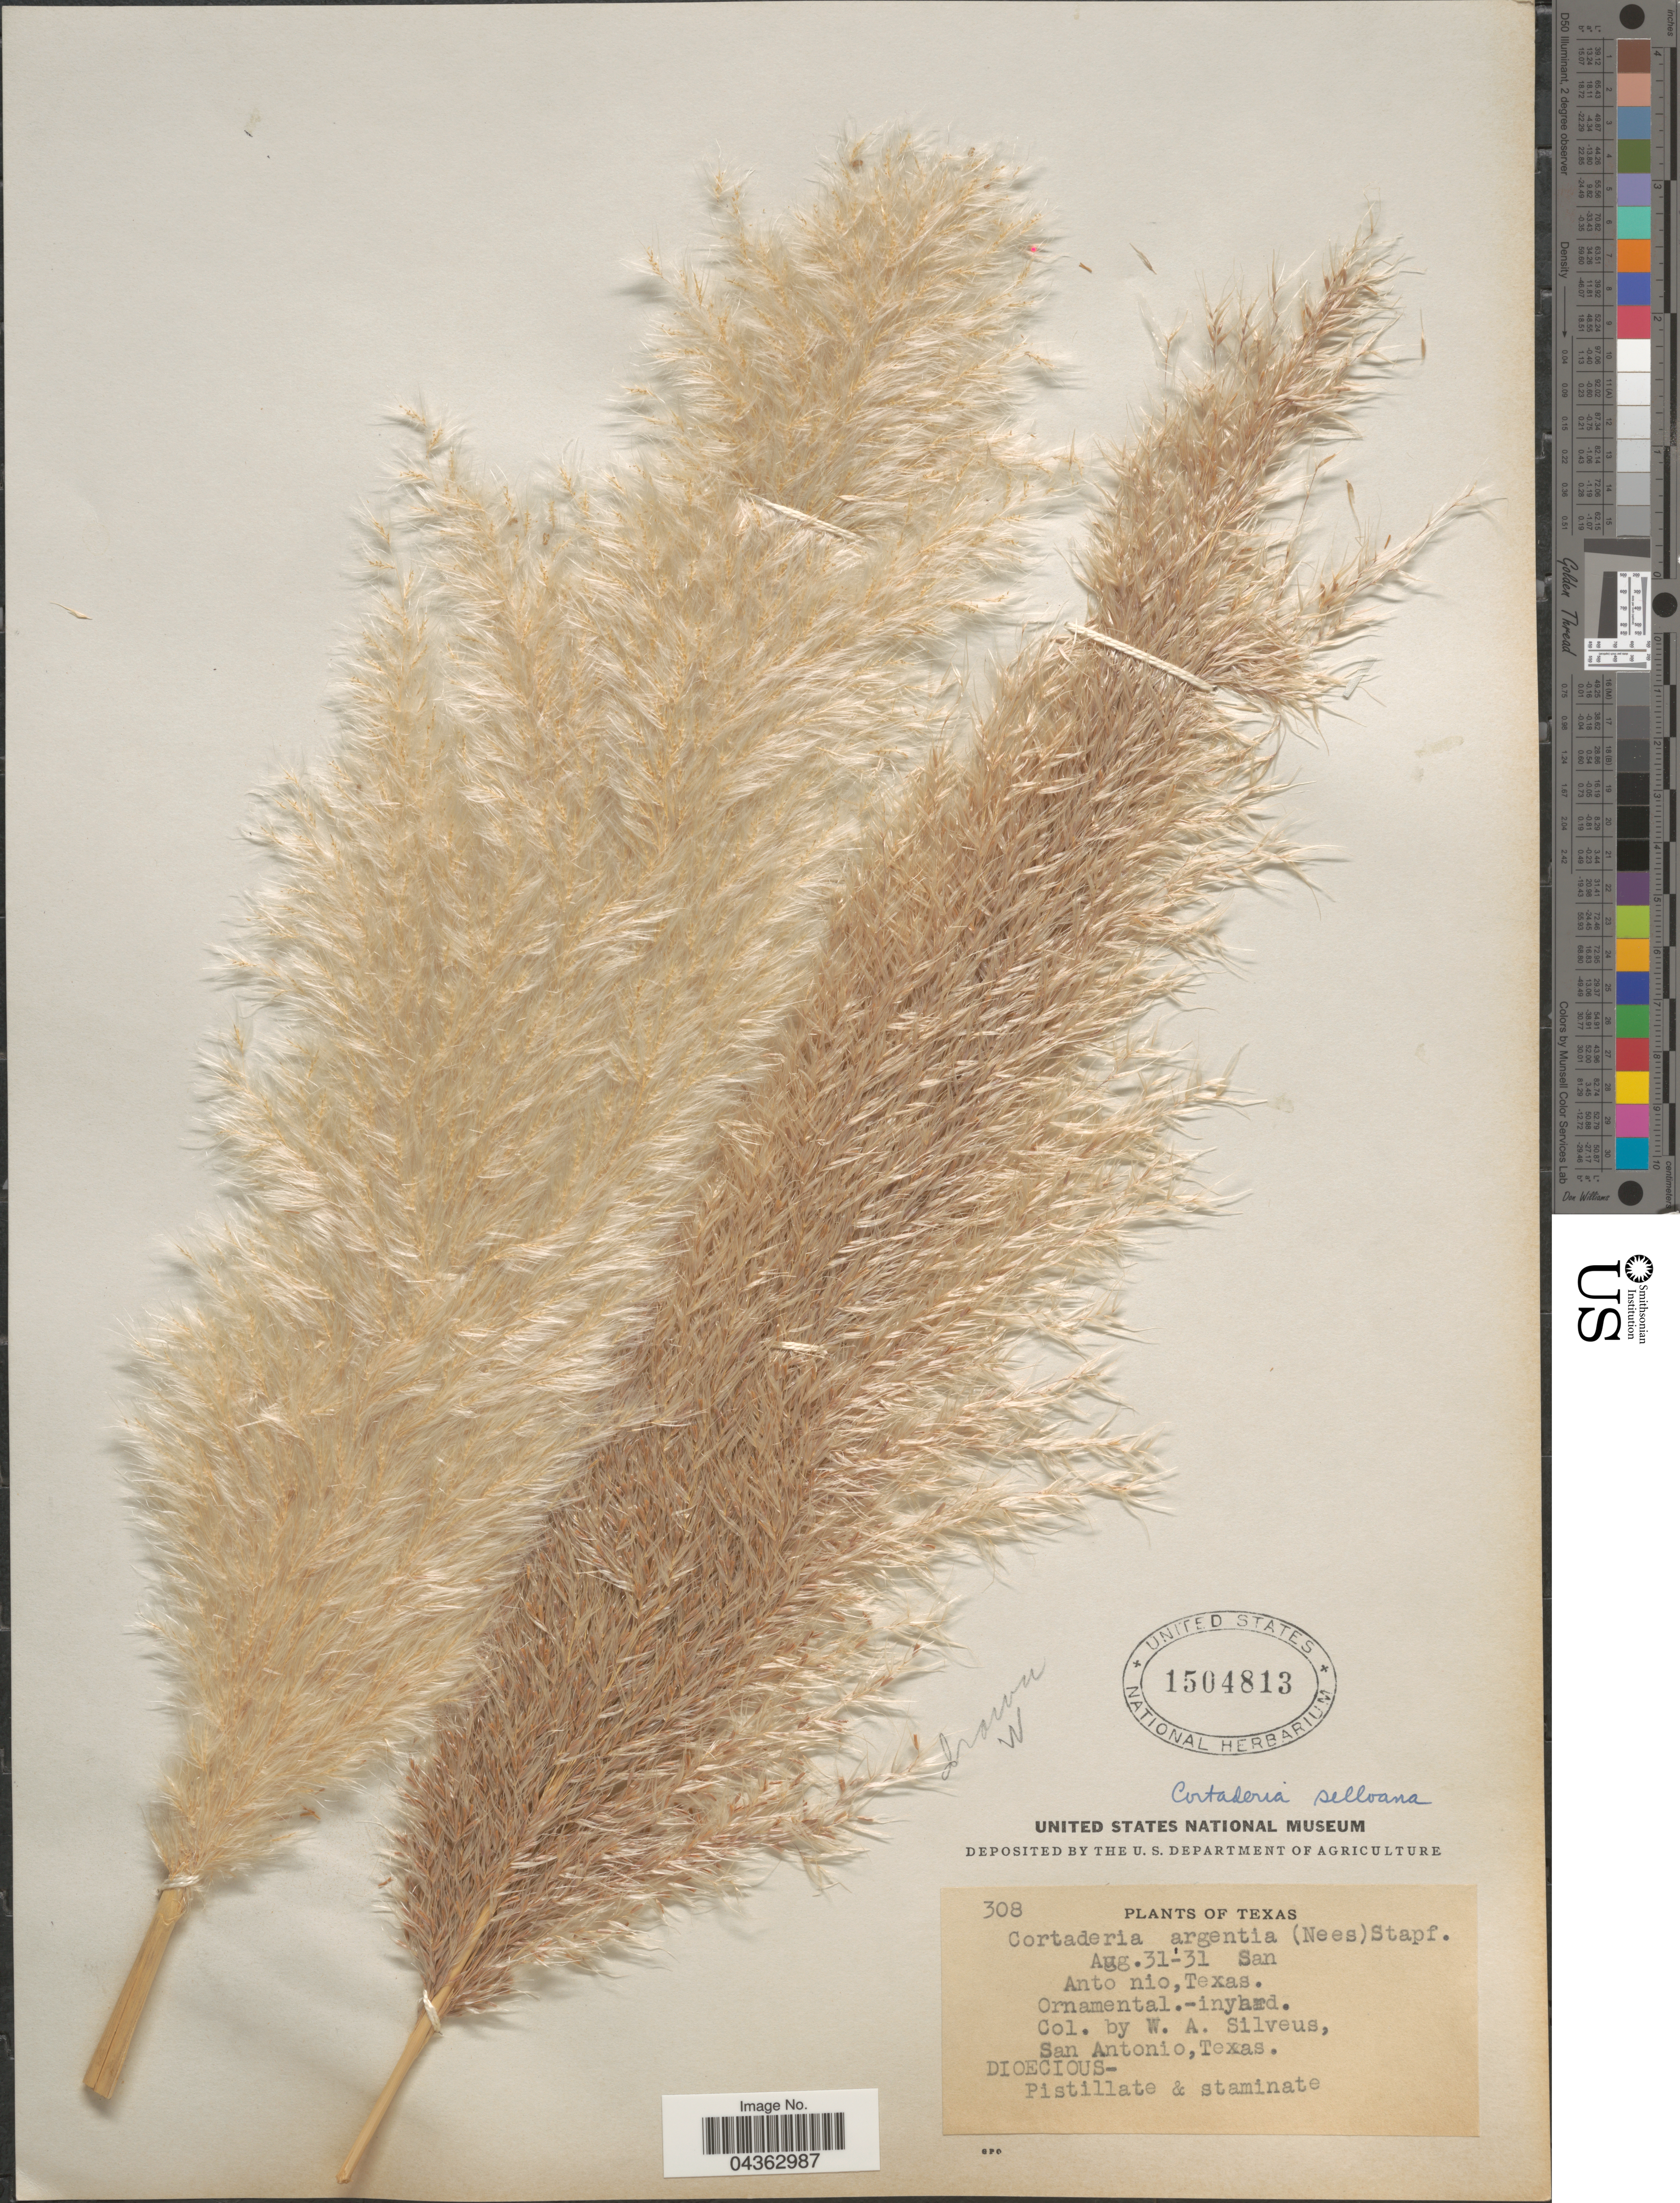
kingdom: Plantae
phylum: Tracheophyta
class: Liliopsida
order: Poales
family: Poaceae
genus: Cortaderia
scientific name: Cortaderia selloana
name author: (Schult. & Schult. f.) Asch. & Graebn.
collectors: W. Silveus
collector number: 308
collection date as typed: Transcribed d/m/y: 31/8/31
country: United States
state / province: Texas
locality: San Antonio.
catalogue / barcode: US 1504813